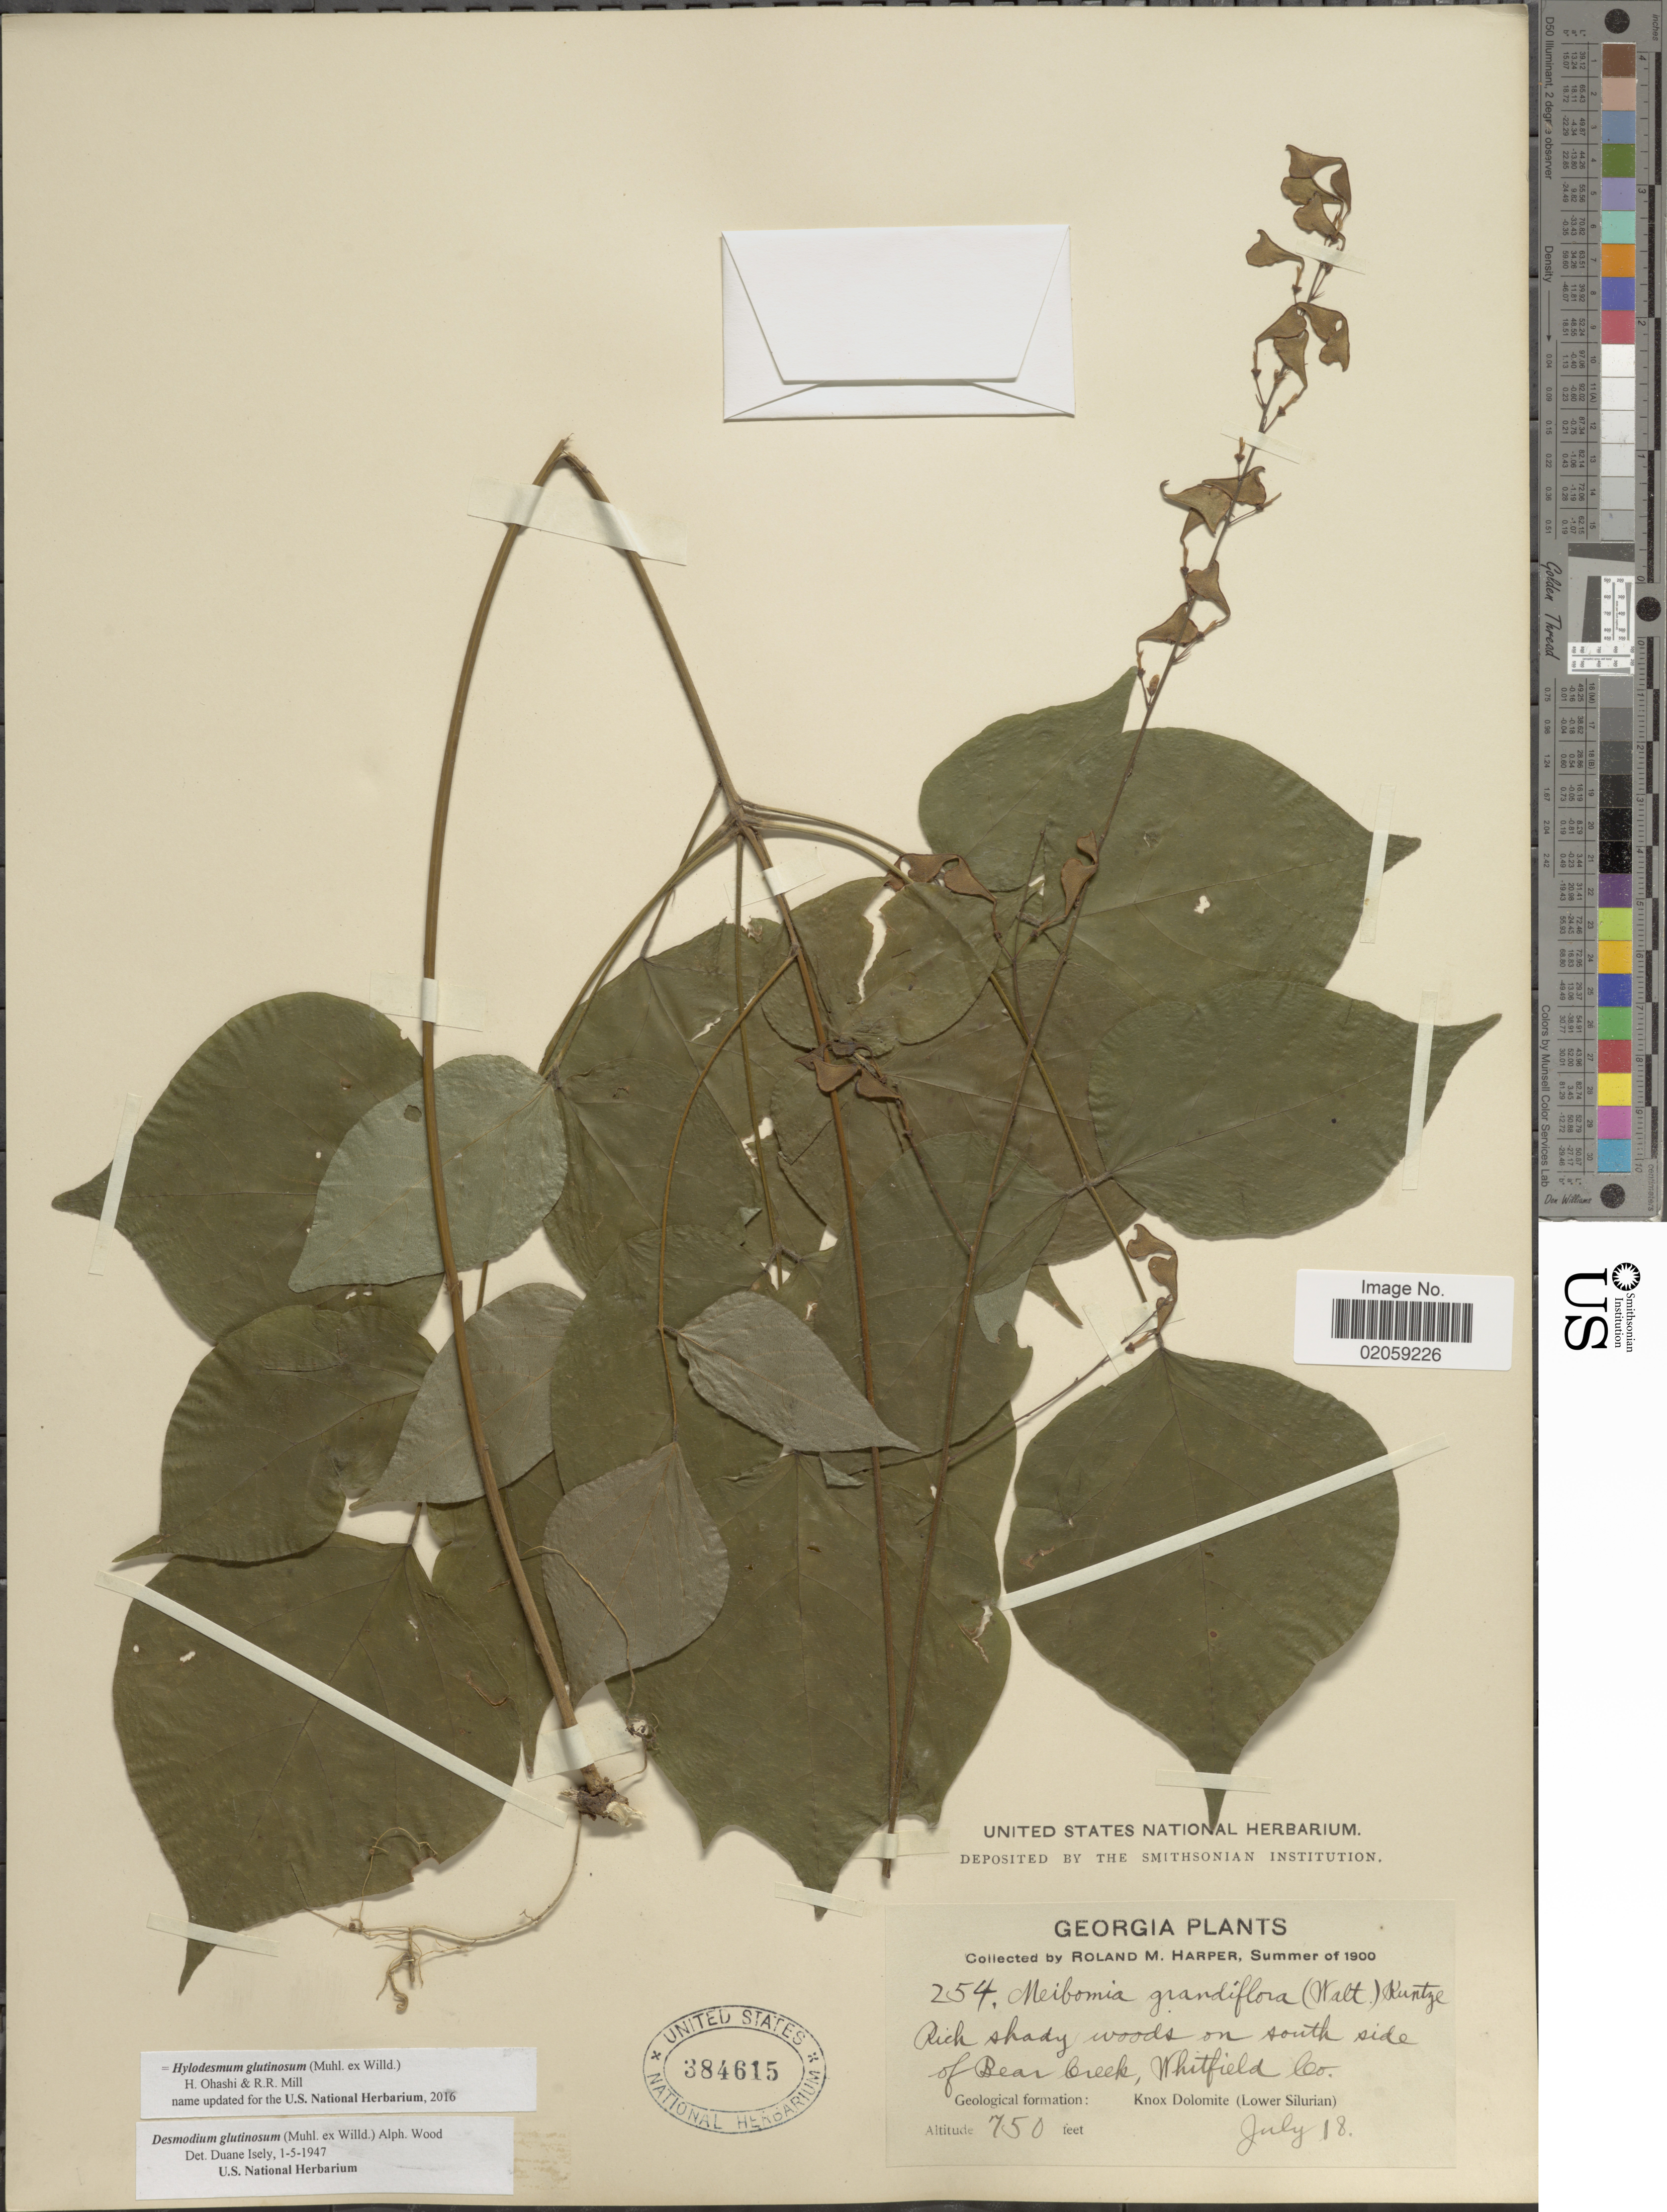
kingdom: Plantae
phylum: Tracheophyta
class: Magnoliopsida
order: Fabales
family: Fabaceae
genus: Hylodesmum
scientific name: Hylodesmum glutinosum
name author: (Muhl. ex Willd.) H. Ohashi & R.R. Mill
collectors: R. M. Harper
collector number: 254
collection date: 1900-07-18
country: United States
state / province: Georgia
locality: South side of Bear Creek, Whitfield Co.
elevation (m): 229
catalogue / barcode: US 384615